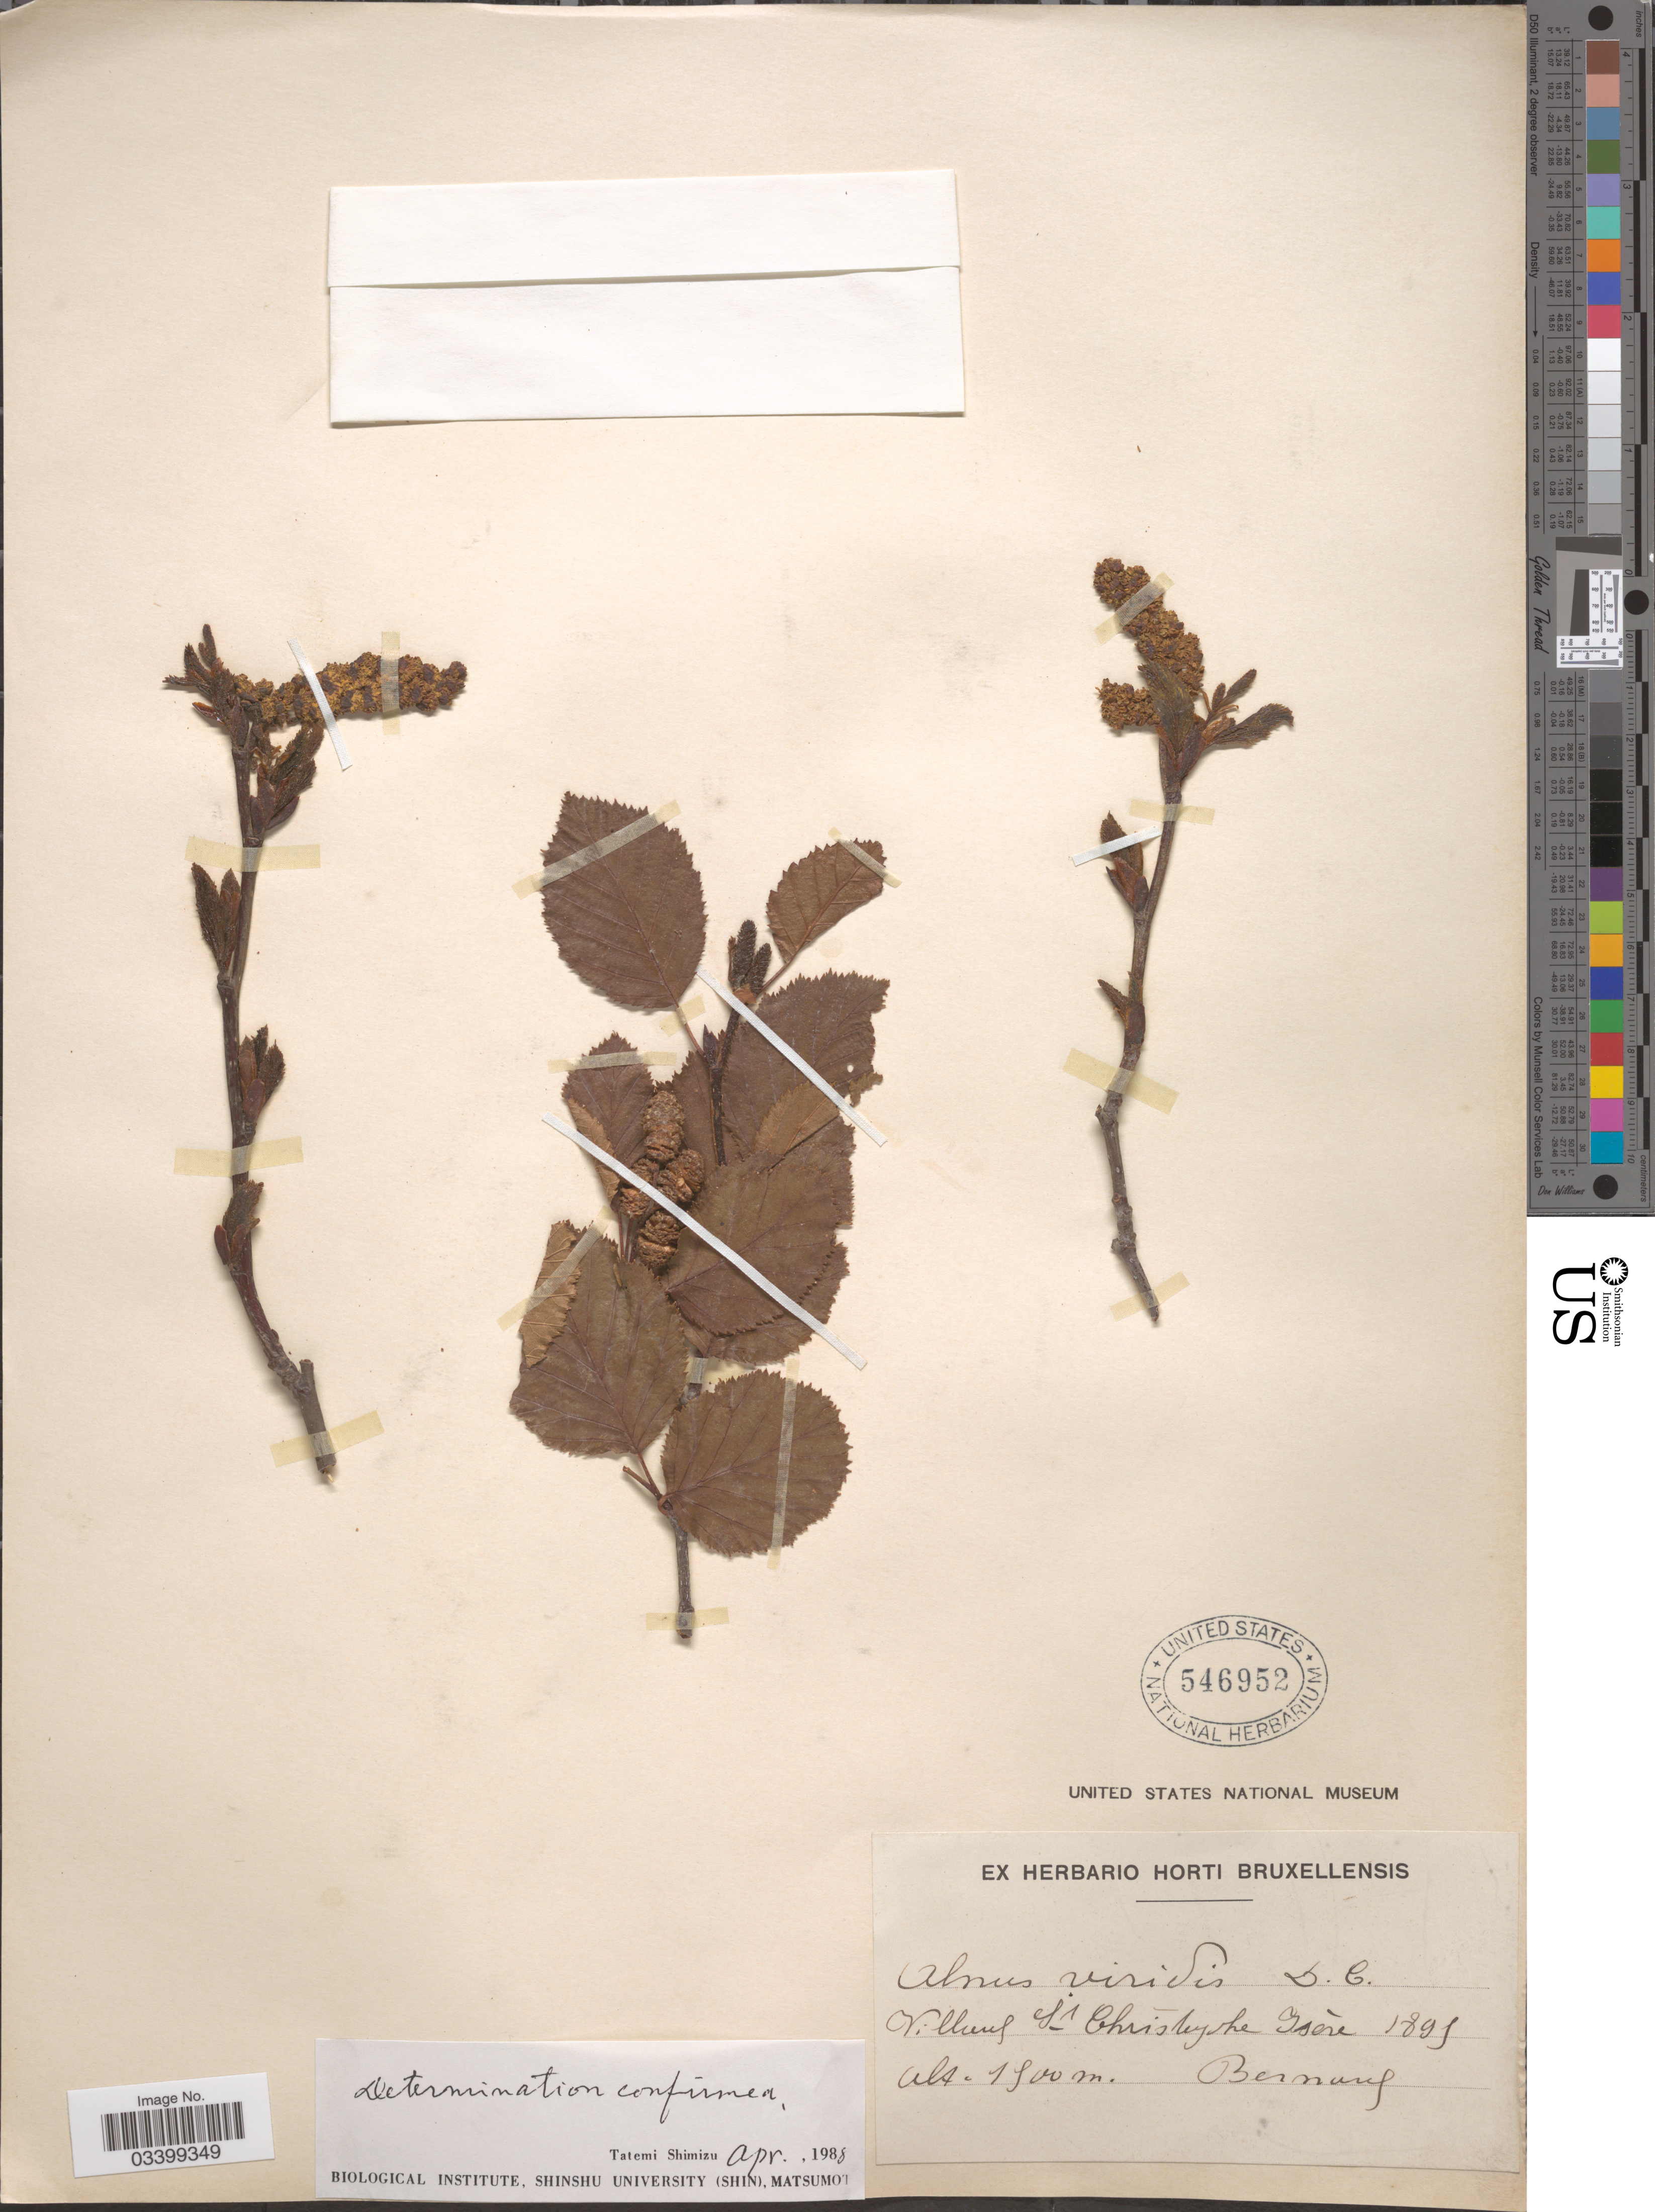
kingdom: Plantae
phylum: Tracheophyta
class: Magnoliopsida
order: Fagales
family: Betulaceae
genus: Alnus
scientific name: Alnus viridis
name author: (Chaix) DC.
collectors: Bernung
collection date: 1895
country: France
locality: Veilleux St. Christyphe.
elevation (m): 1500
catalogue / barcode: US 546952